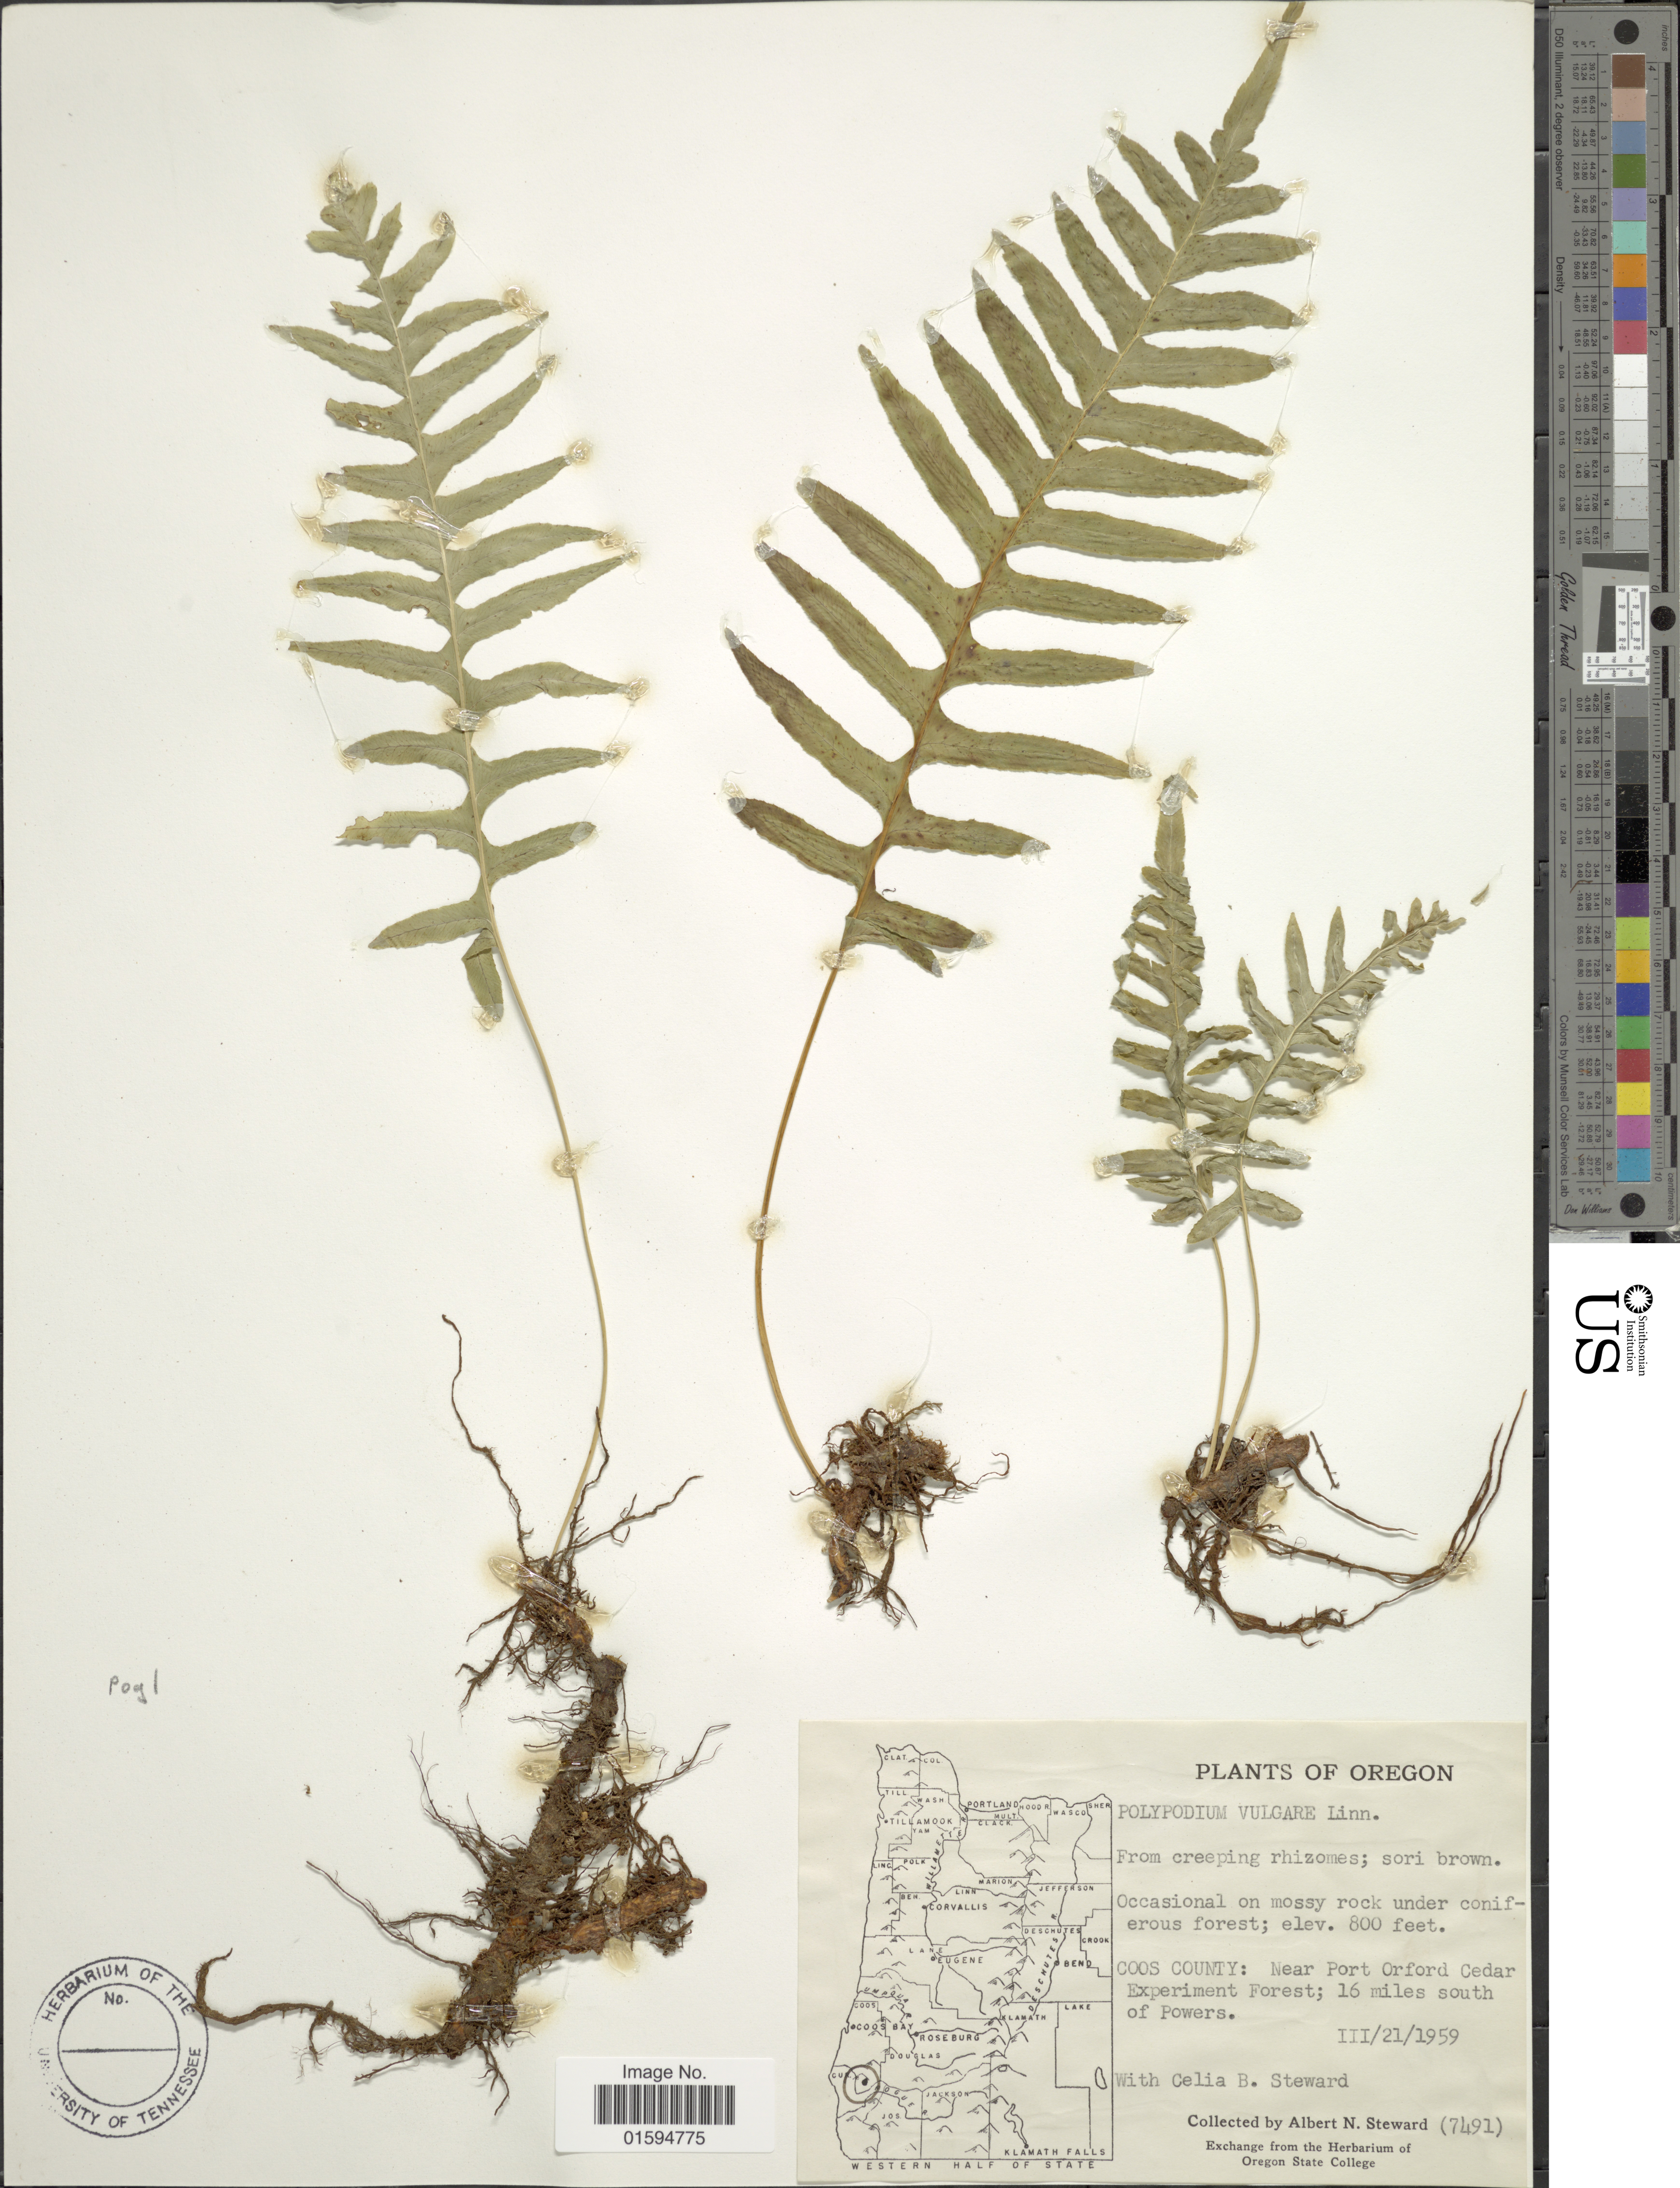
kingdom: Plantae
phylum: Tracheophyta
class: Polypodiopsida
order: Polypodiales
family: Polypodiaceae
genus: Polypodium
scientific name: Polypodium glycyrrhiza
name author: D.C. Eaton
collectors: A. N. Steward & C. Steward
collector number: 7491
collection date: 1959-03-21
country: United States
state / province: Oregon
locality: Coos County, near Prot Orford Cedar Excperiment forest, 16 miles south of Powers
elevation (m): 2438